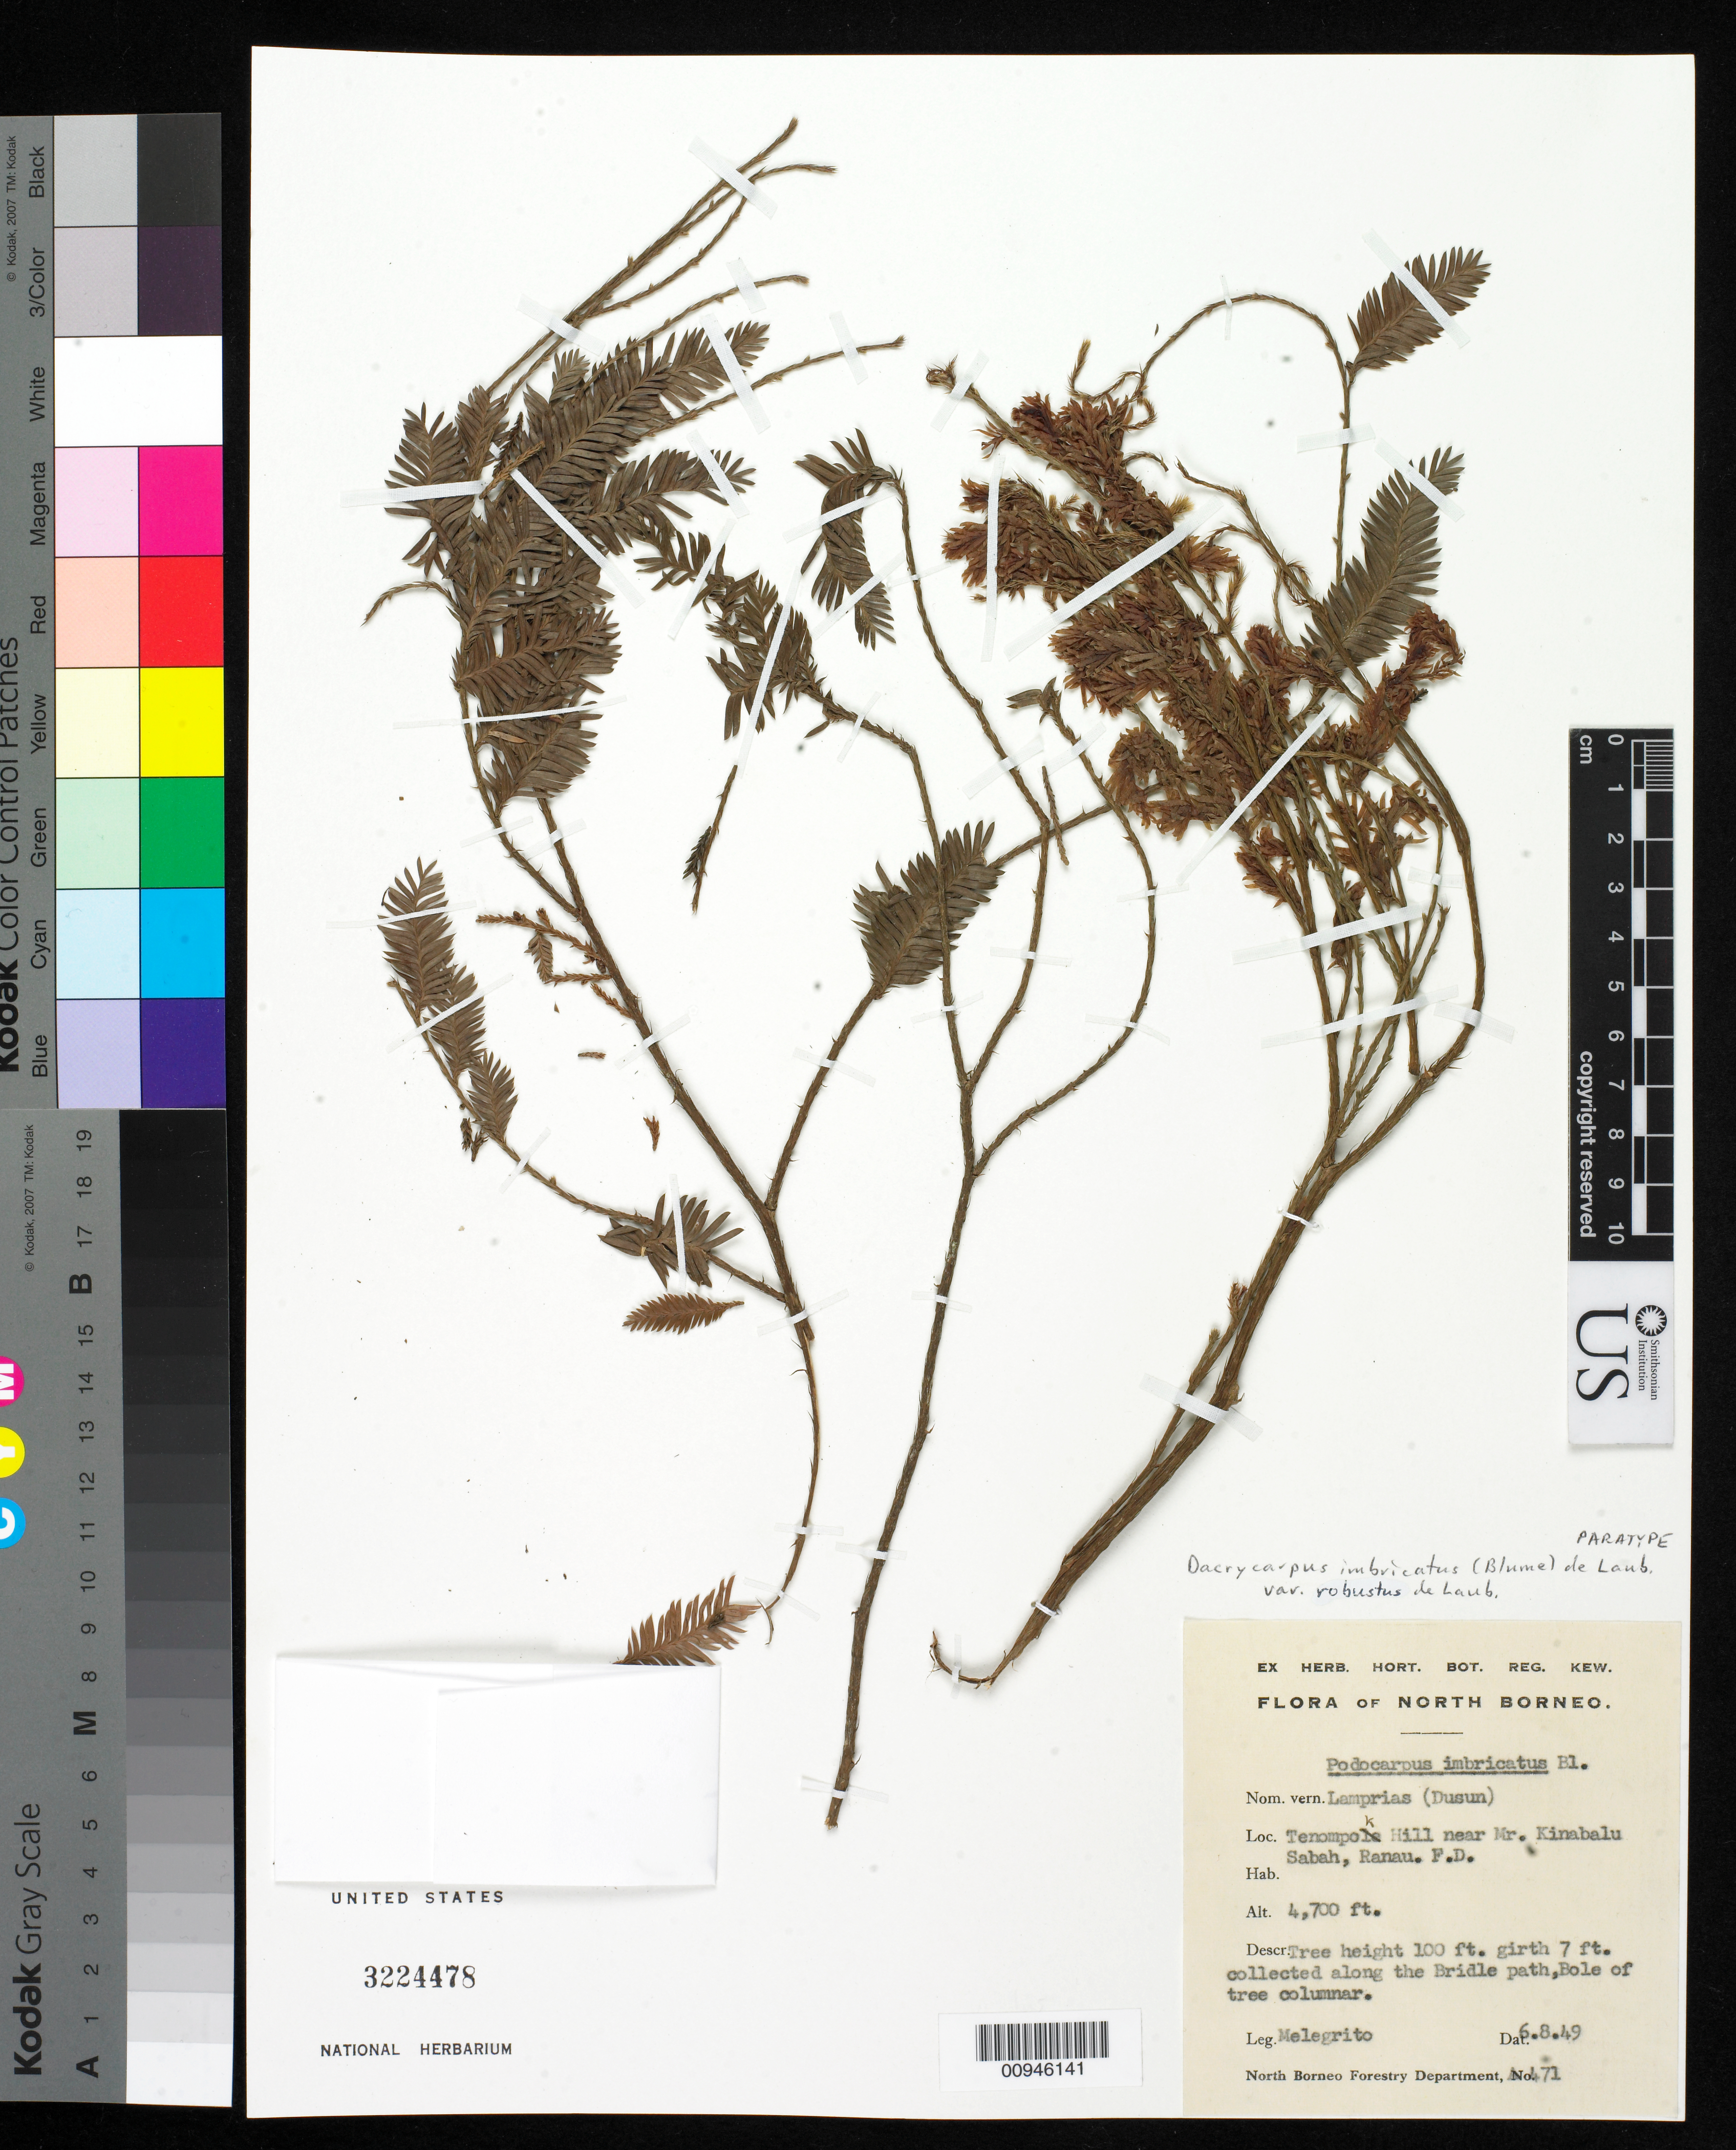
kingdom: Plantae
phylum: Tracheophyta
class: Pinopsida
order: Pinales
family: Podocarpaceae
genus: Dacrycarpus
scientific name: Dacrycarpus imbricatus var. robustus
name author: de Laub.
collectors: F. Melegrito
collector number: A 471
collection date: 1949-06-08 or 1949-08-06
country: Malaysia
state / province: Sabah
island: Borneo I.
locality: Tenompok Hill near Mt. Kinabalu, Ranau, F. D.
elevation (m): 1433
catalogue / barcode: US 3224478